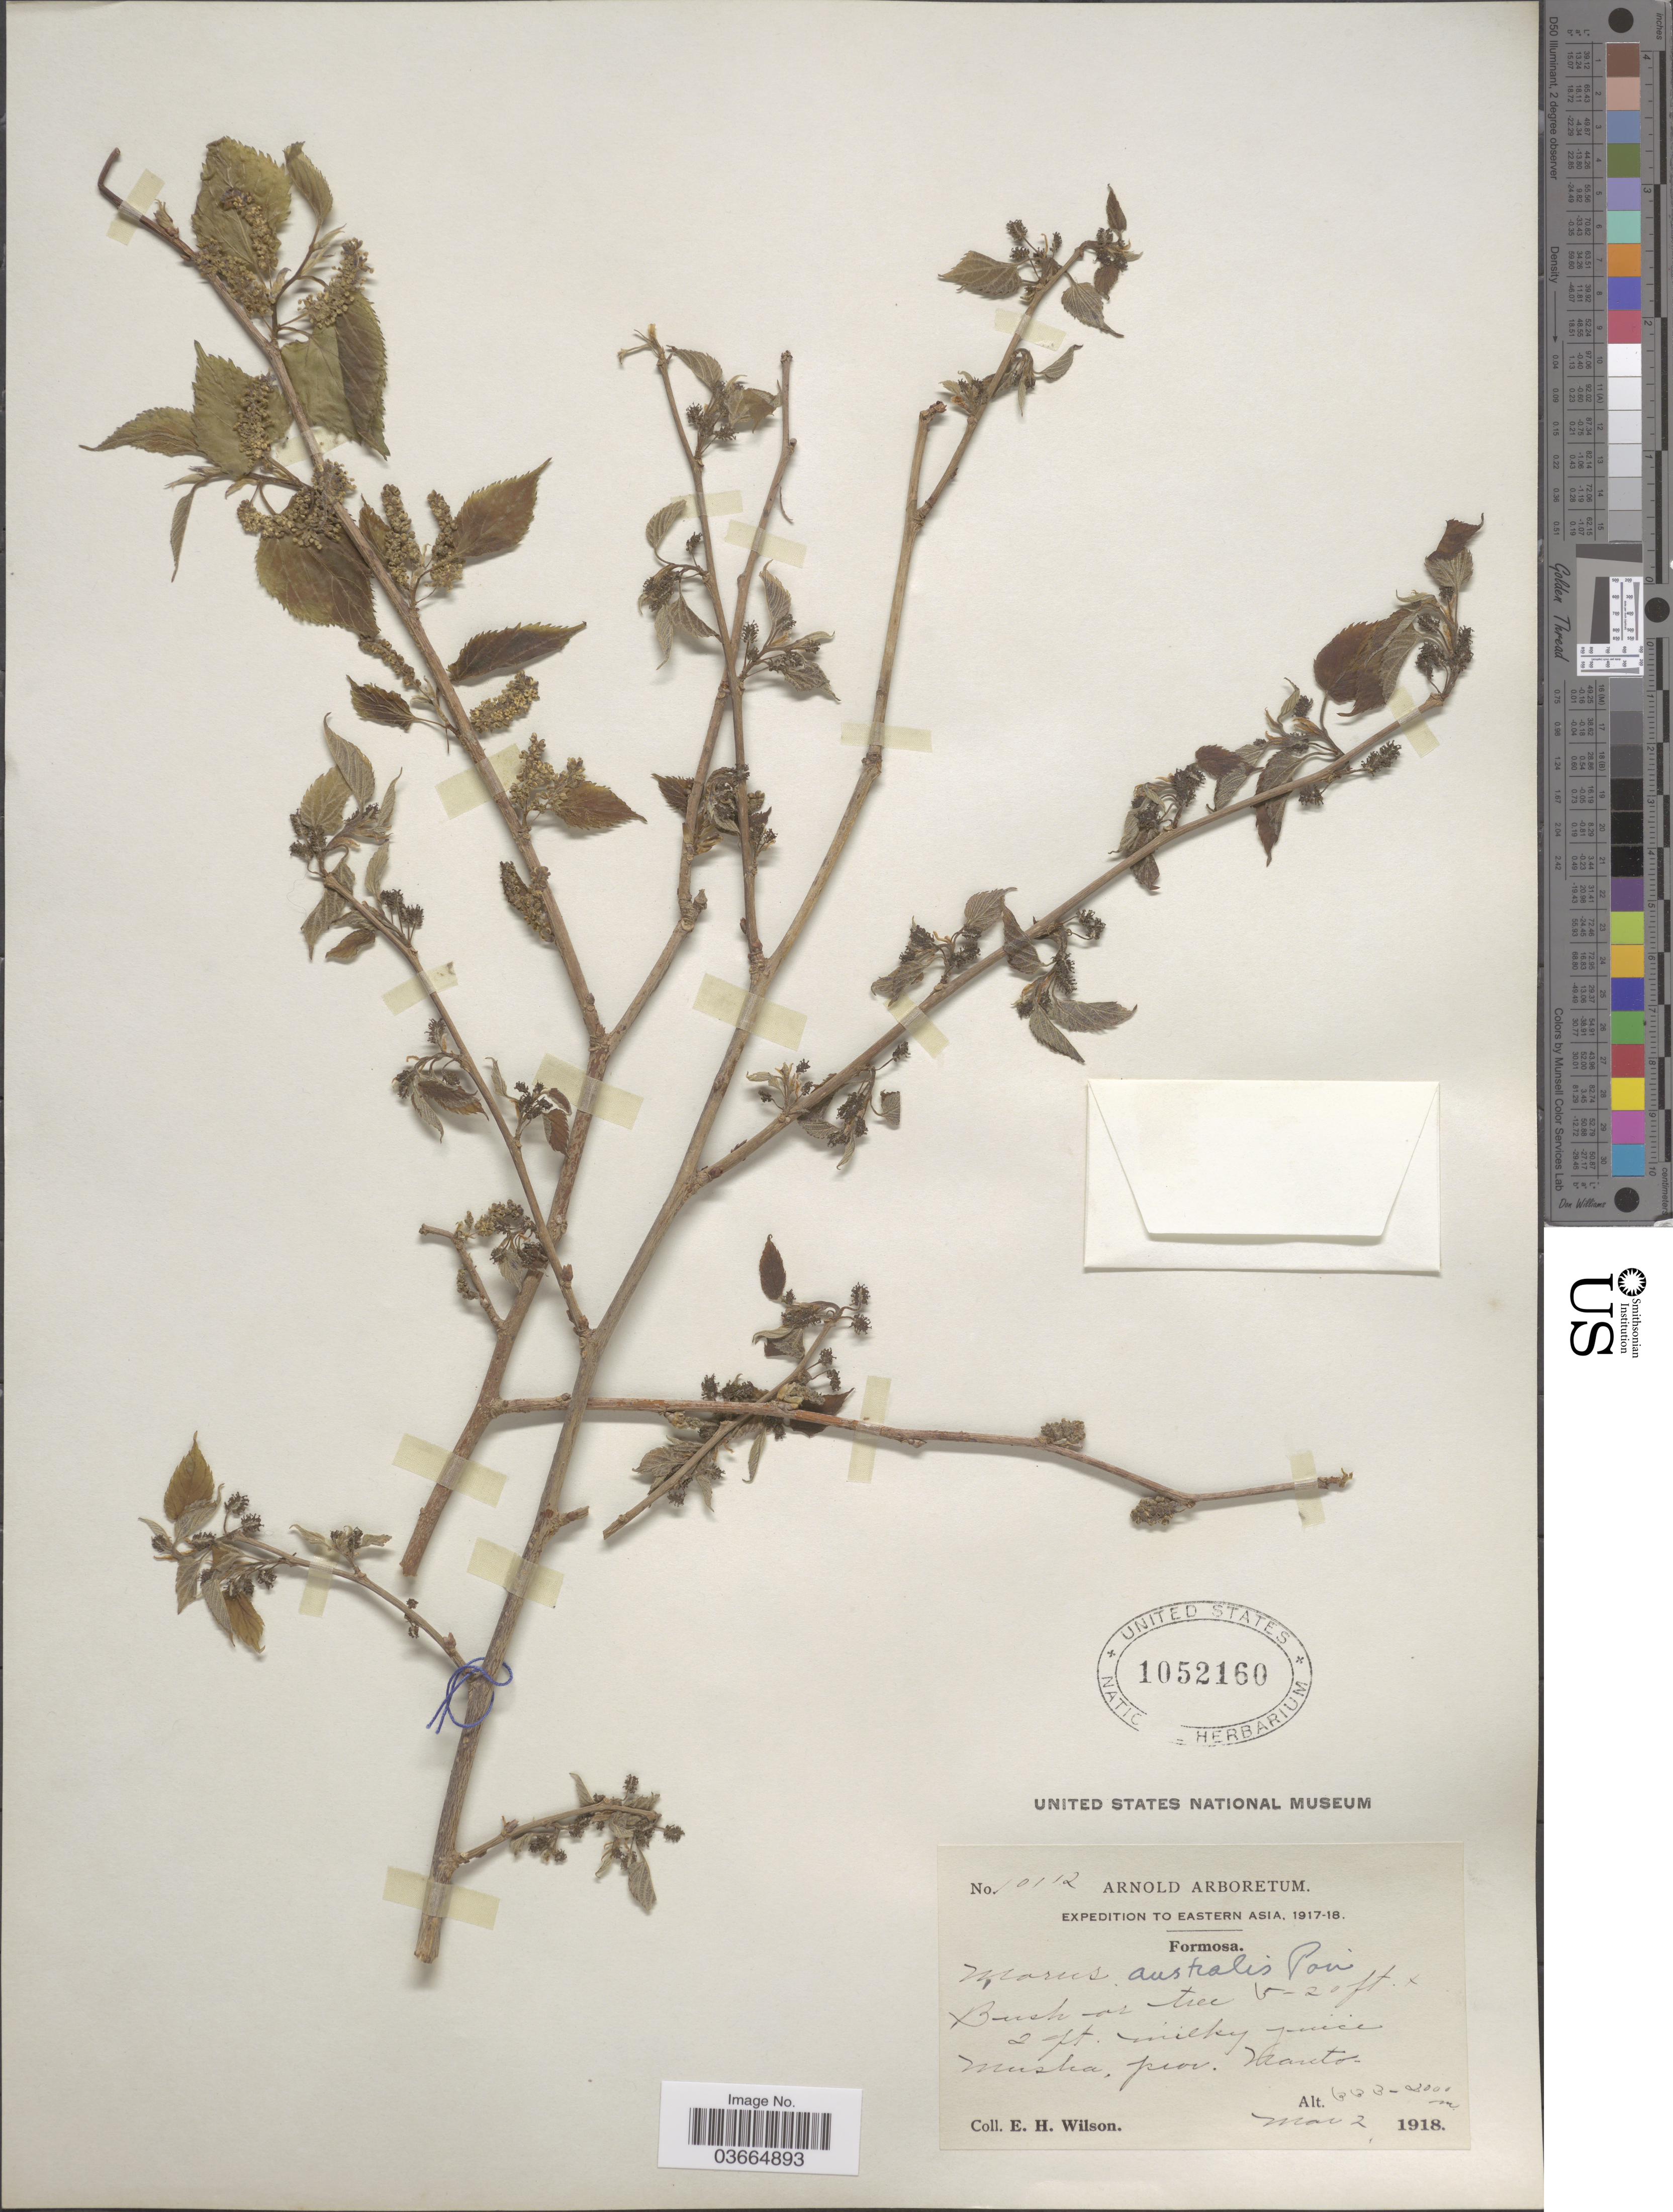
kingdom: Plantae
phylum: Tracheophyta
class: Magnoliopsida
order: Rosales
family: Moraceae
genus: Morus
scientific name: Morus acidosa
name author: Griff.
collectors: E. Wilson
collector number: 10112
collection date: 1918-03-02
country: Taiwan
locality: Eastern Asia. Formosa. Musha, prov. Nanto.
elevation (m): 333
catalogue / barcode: US 1052160